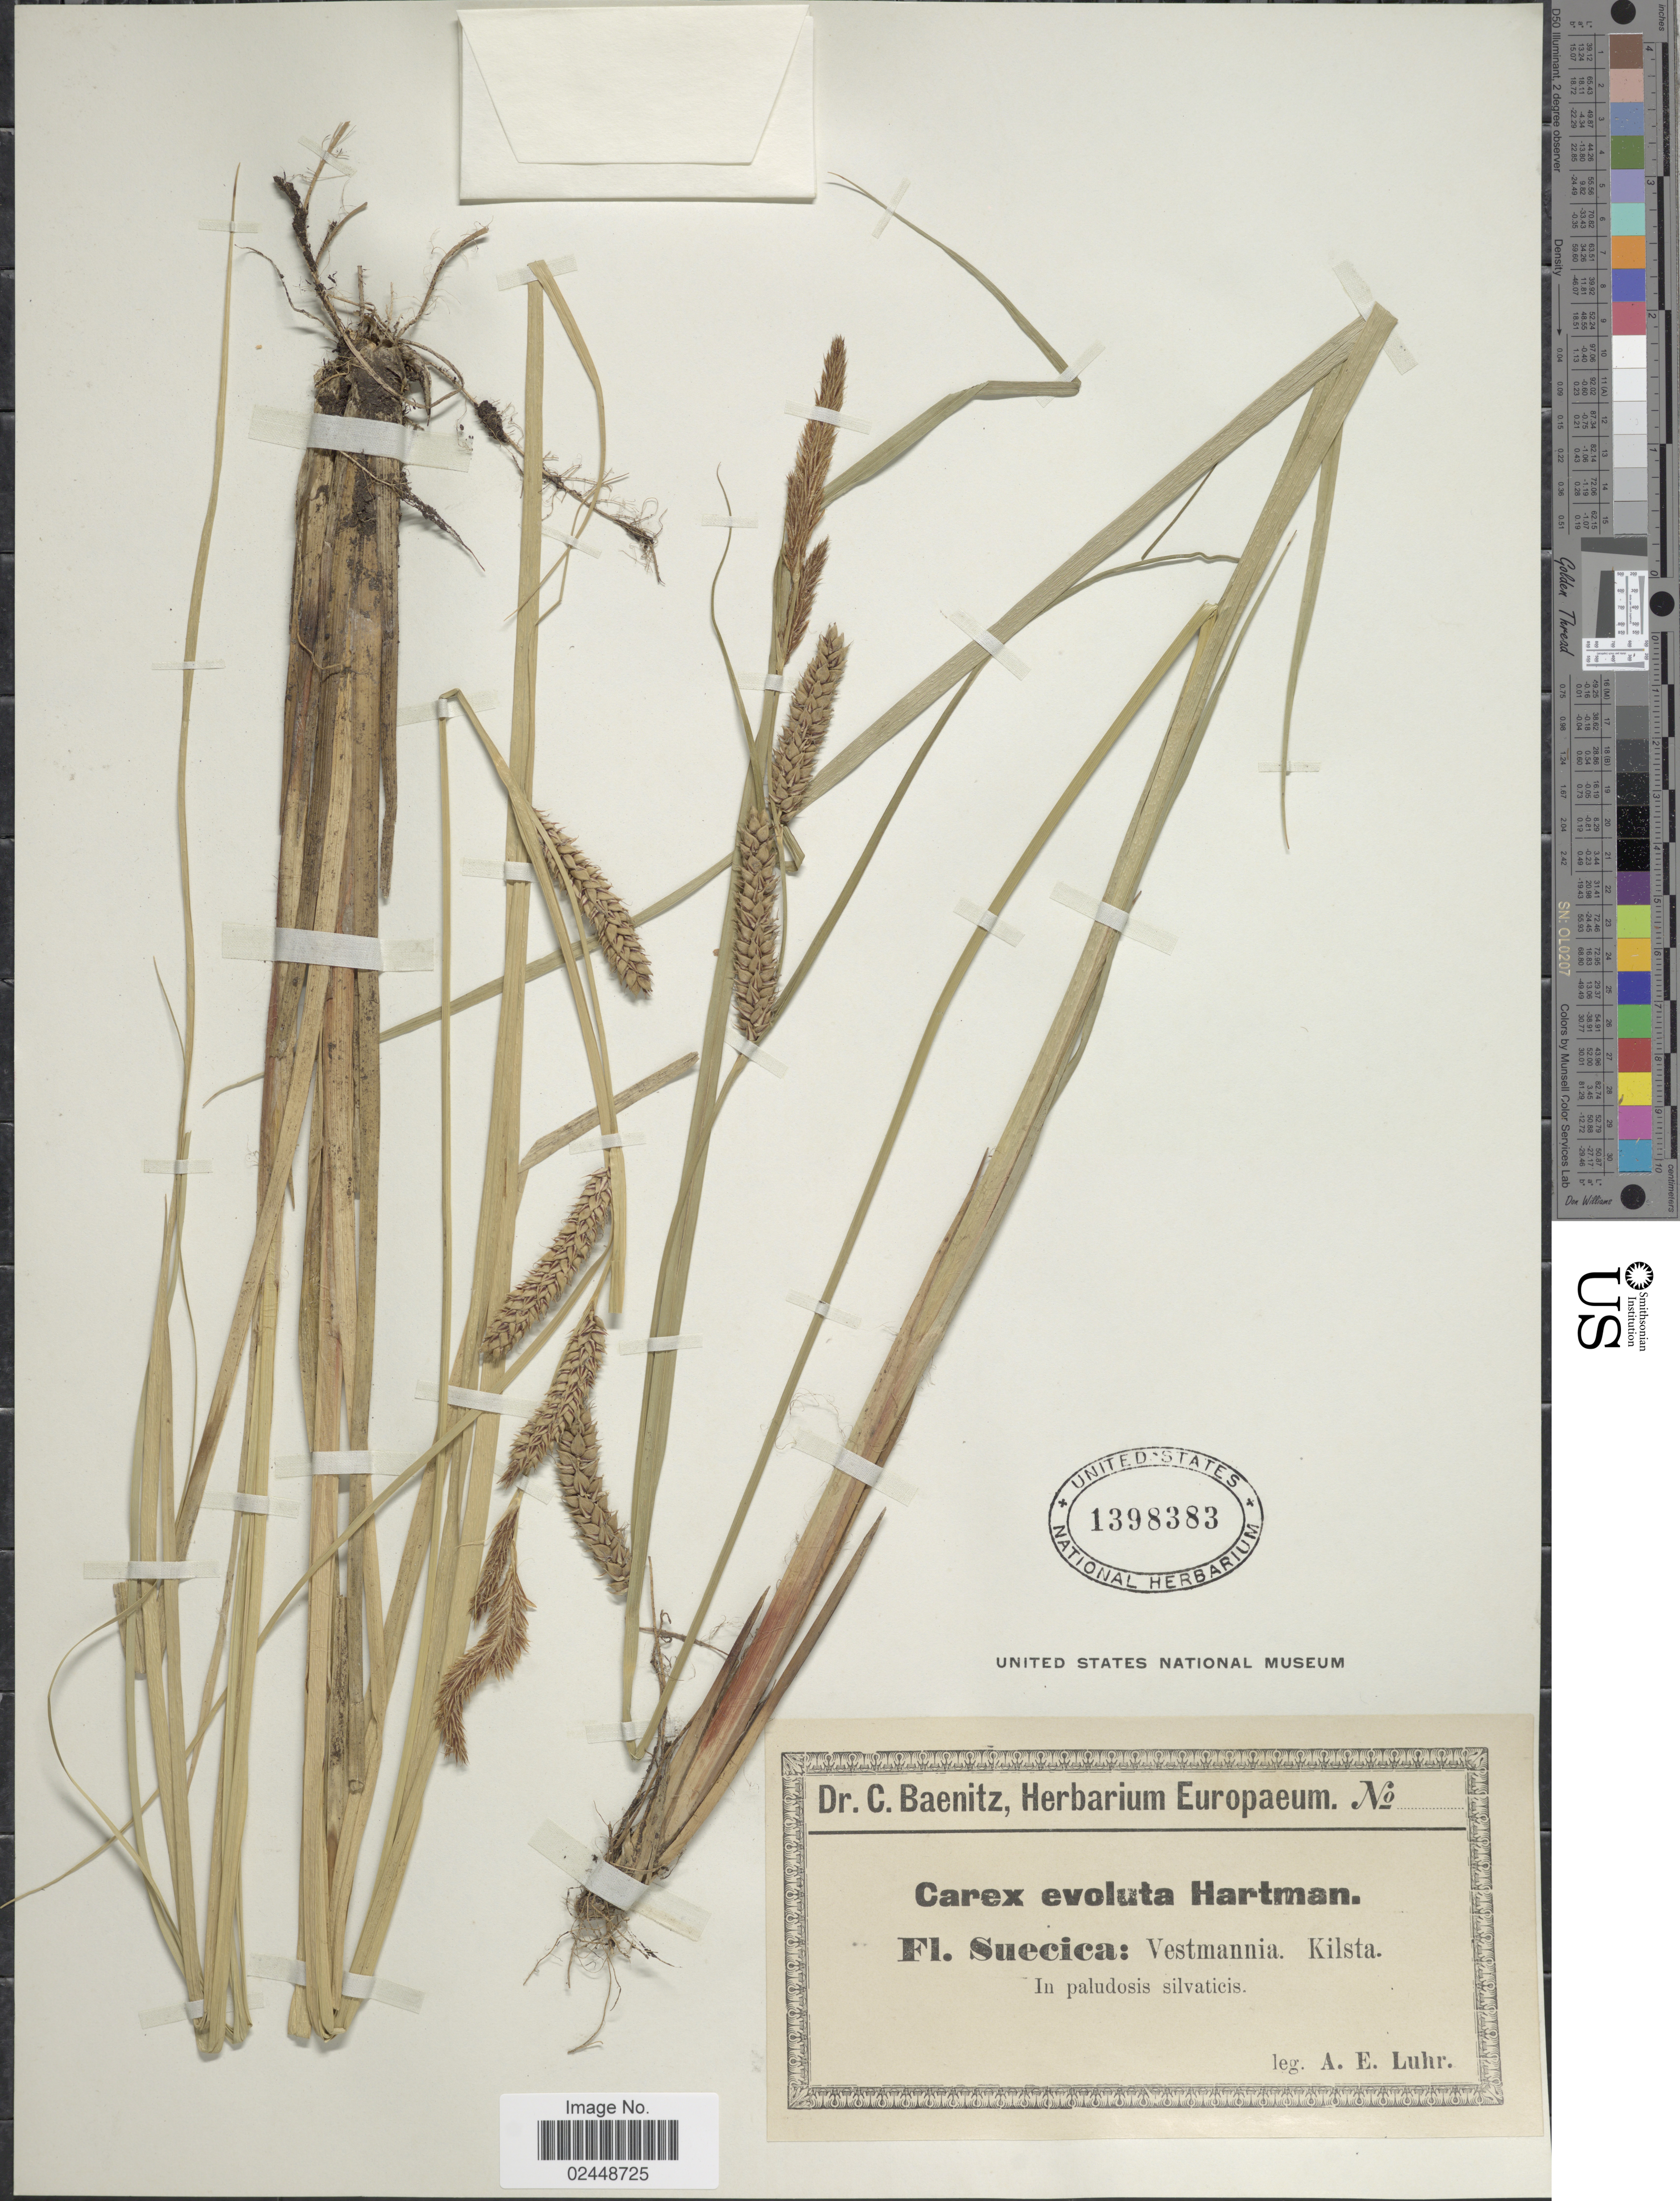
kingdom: Plantae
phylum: Tracheophyta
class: Liliopsida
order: Poales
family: Cyperaceae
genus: Carex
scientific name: Carex x evoluta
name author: Hartm.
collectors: A. Luhr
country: Sweden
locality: Suecica: Vestmannia. Kilsta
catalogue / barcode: US 1398383